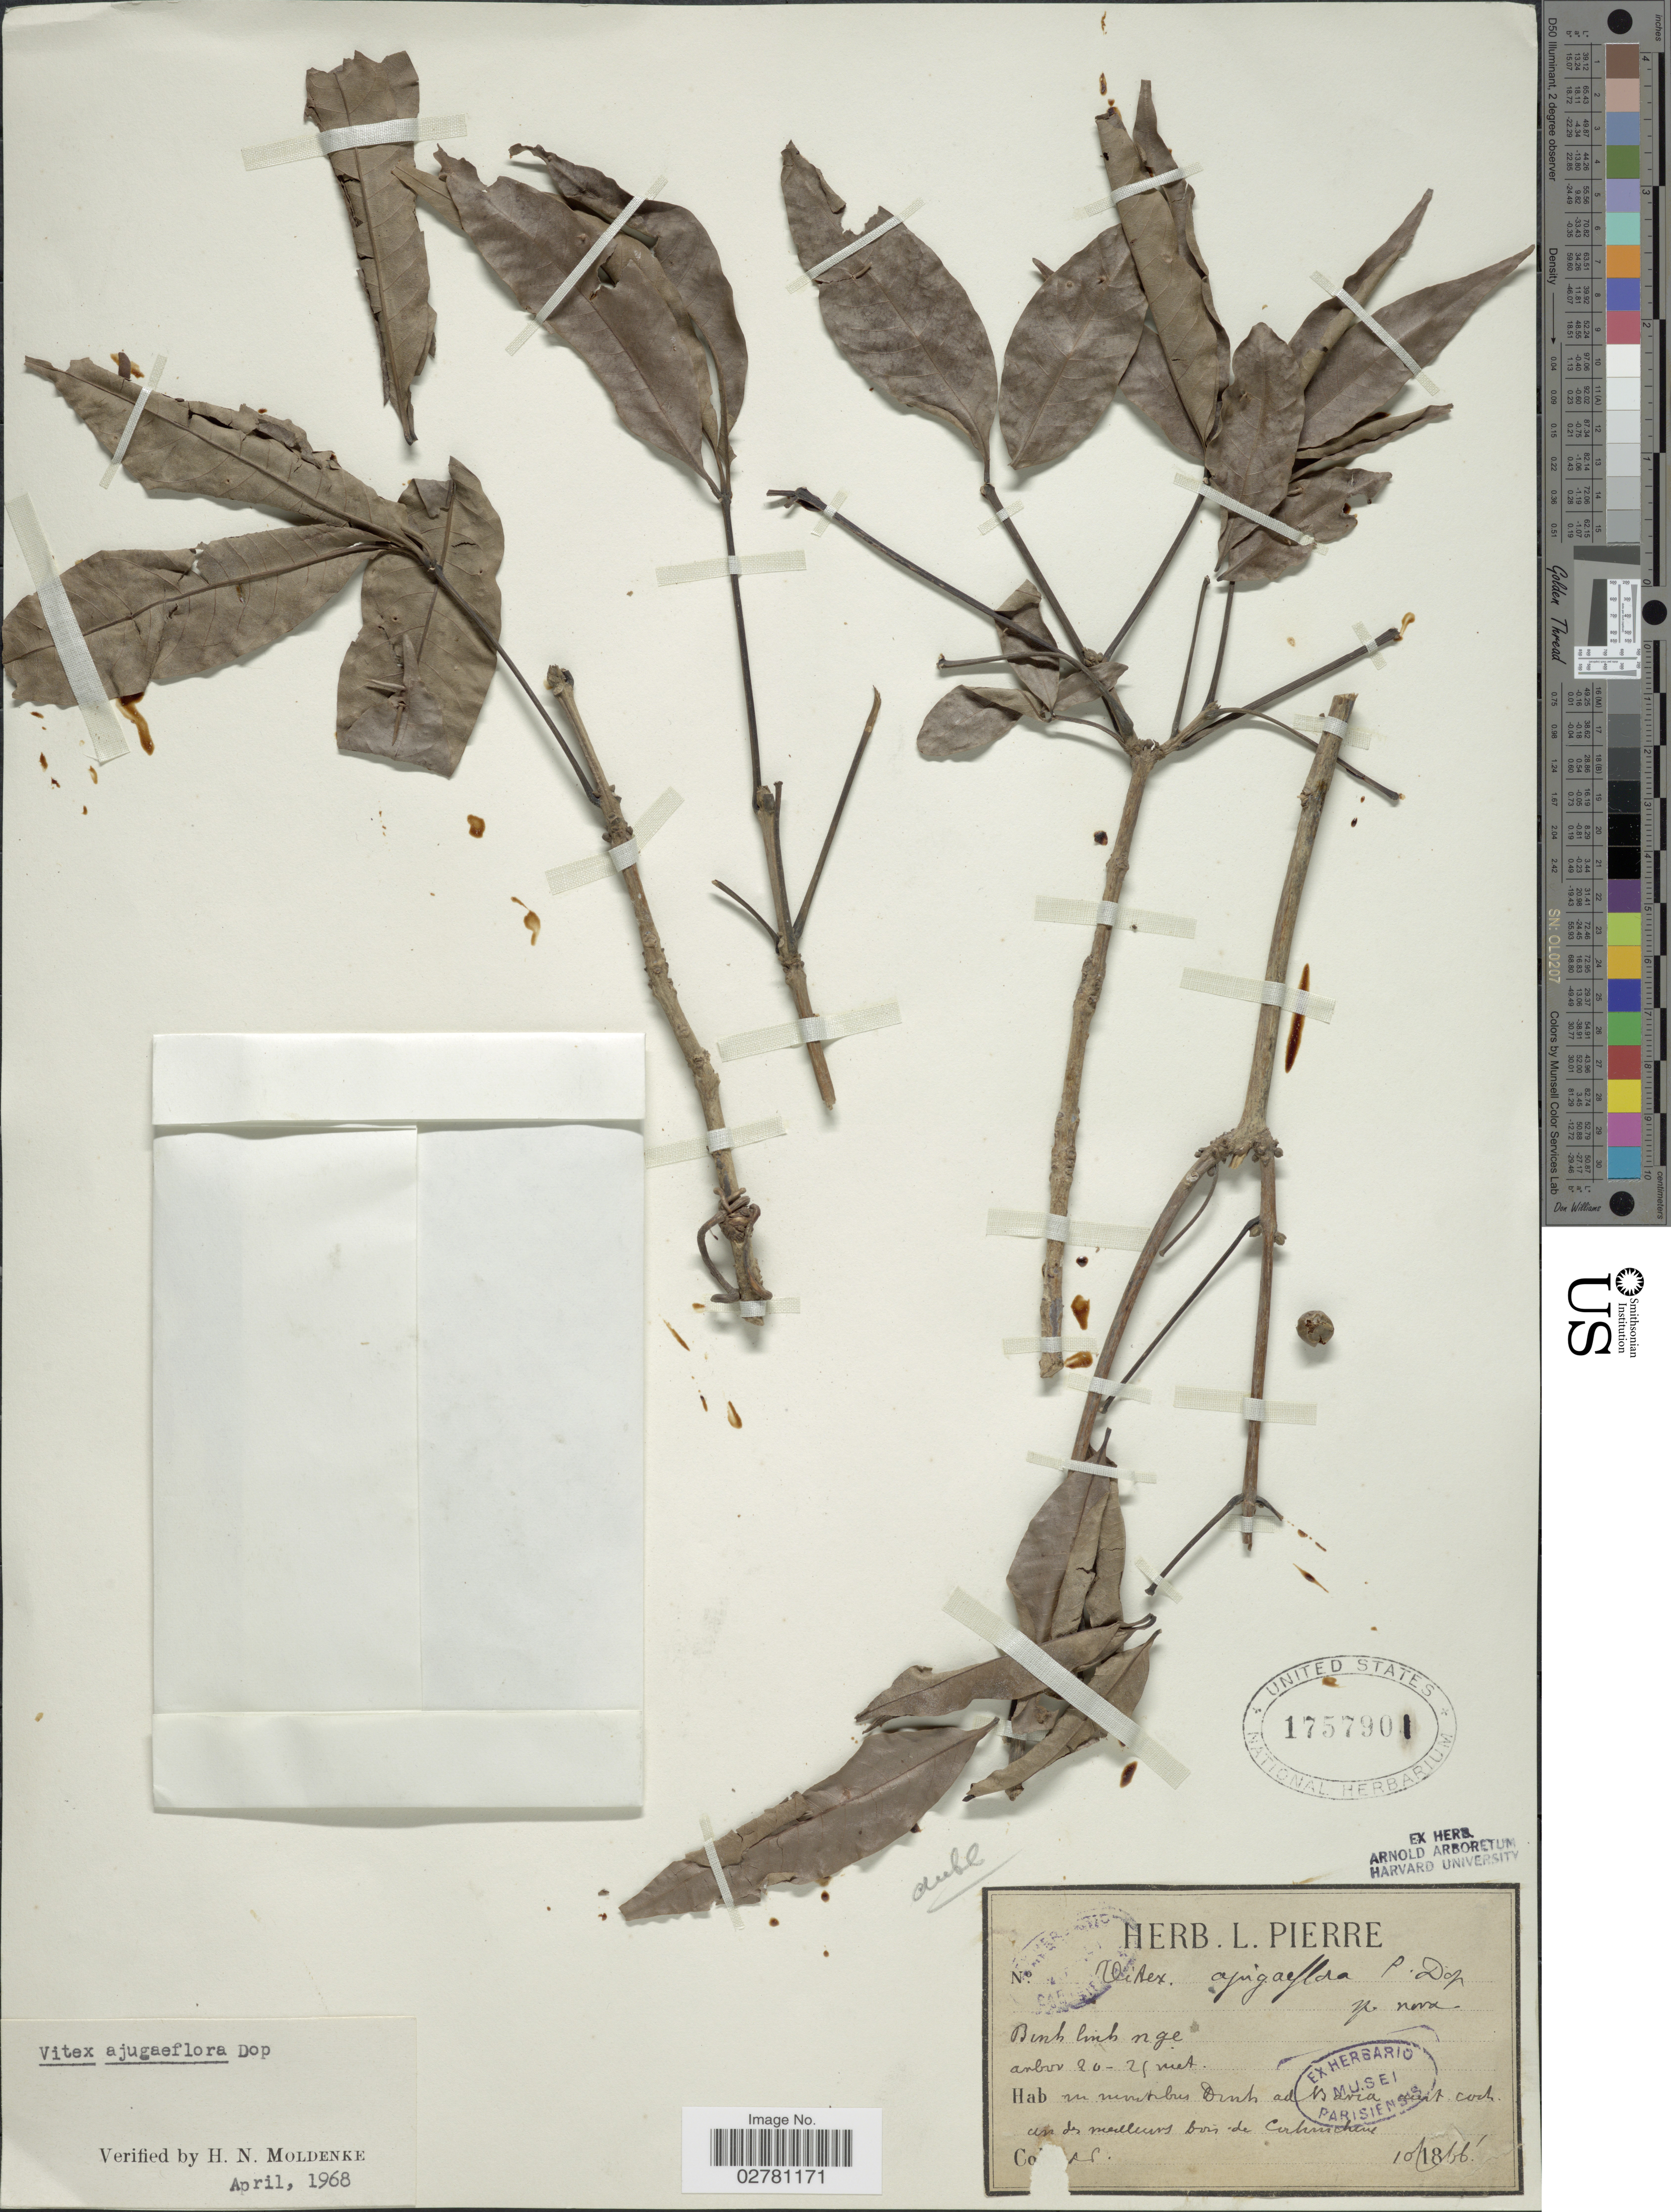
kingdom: Plantae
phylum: Tracheophyta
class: Magnoliopsida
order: Lamiales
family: Lamiaceae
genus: Vitex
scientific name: Vitex ajugiflora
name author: Dop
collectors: L. Pierre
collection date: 1866-10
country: Vietnam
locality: In montibus Dinh ad Baria aint coch an des malleurs bois de Cochinchine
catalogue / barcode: US 1757901